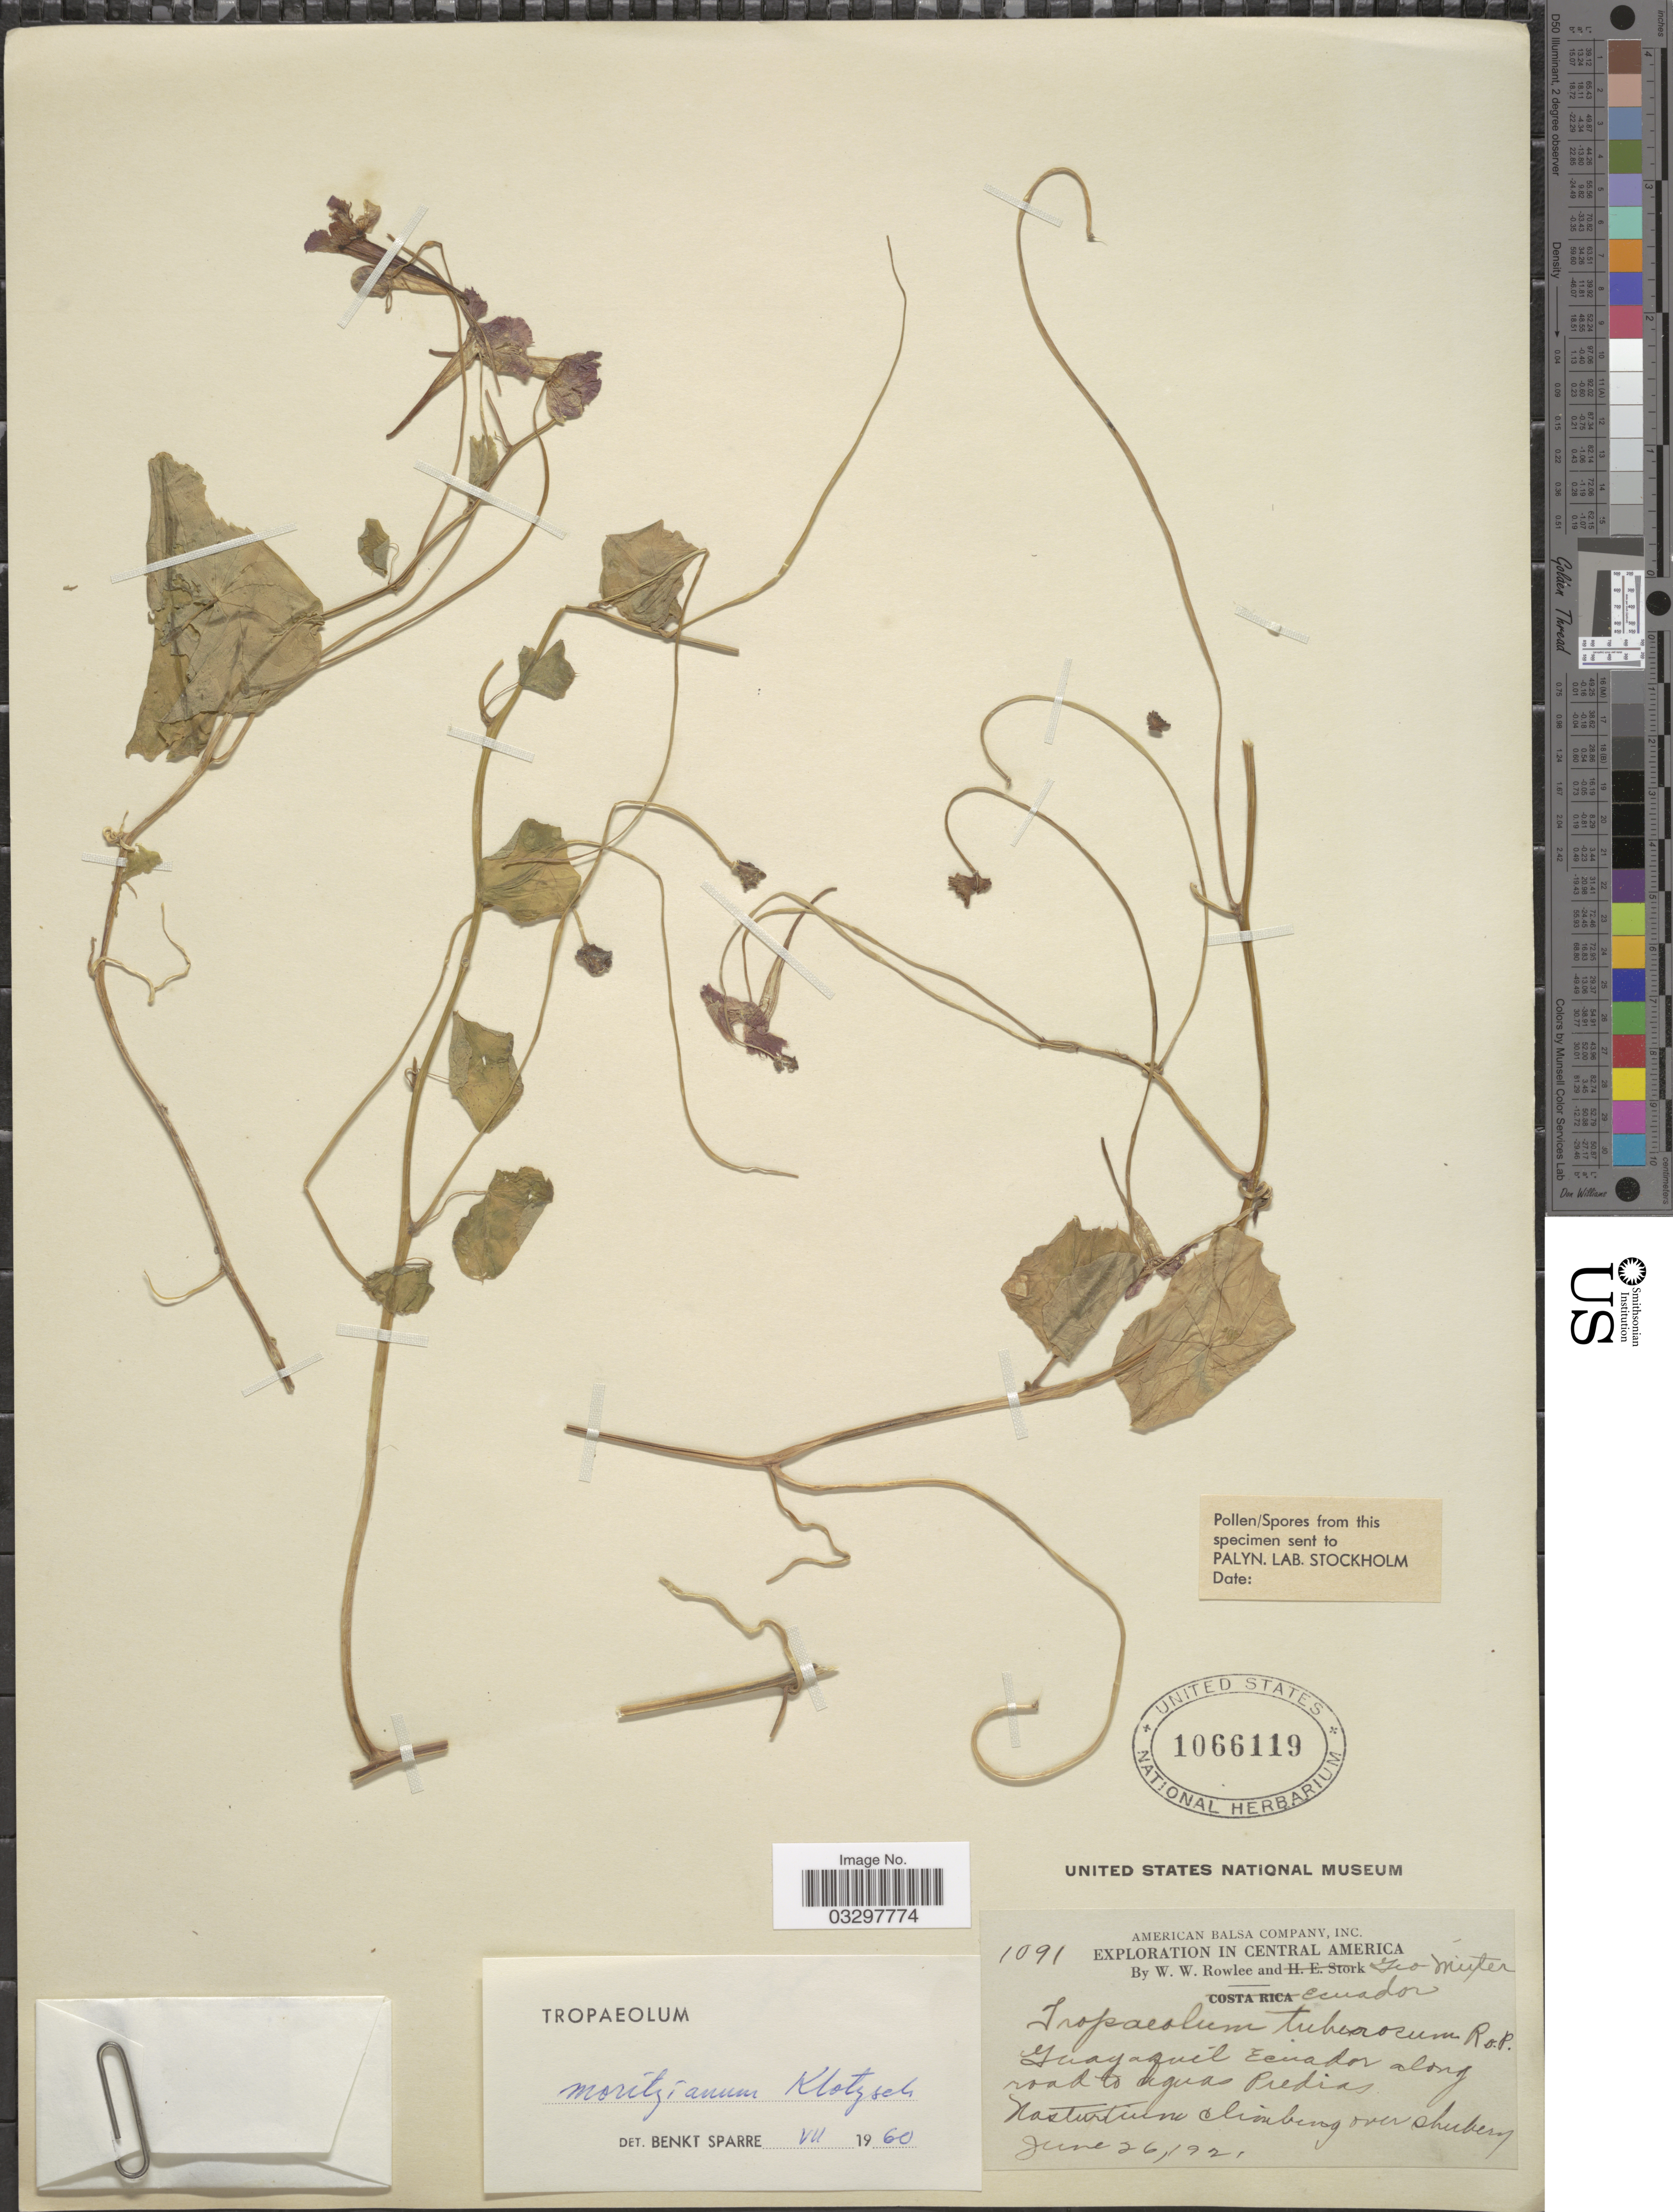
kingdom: Plantae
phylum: Tracheophyta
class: Magnoliopsida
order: Brassicales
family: Tropaeolaceae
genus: Tropaeolum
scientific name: Tropaeolum moritzianum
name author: Klotzsch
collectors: W. W. Rowlee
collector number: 1091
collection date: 1921-06-26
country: Ecuador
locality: Gray aquil Ecuador along road to aguas Piedias.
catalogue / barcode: US 1066119